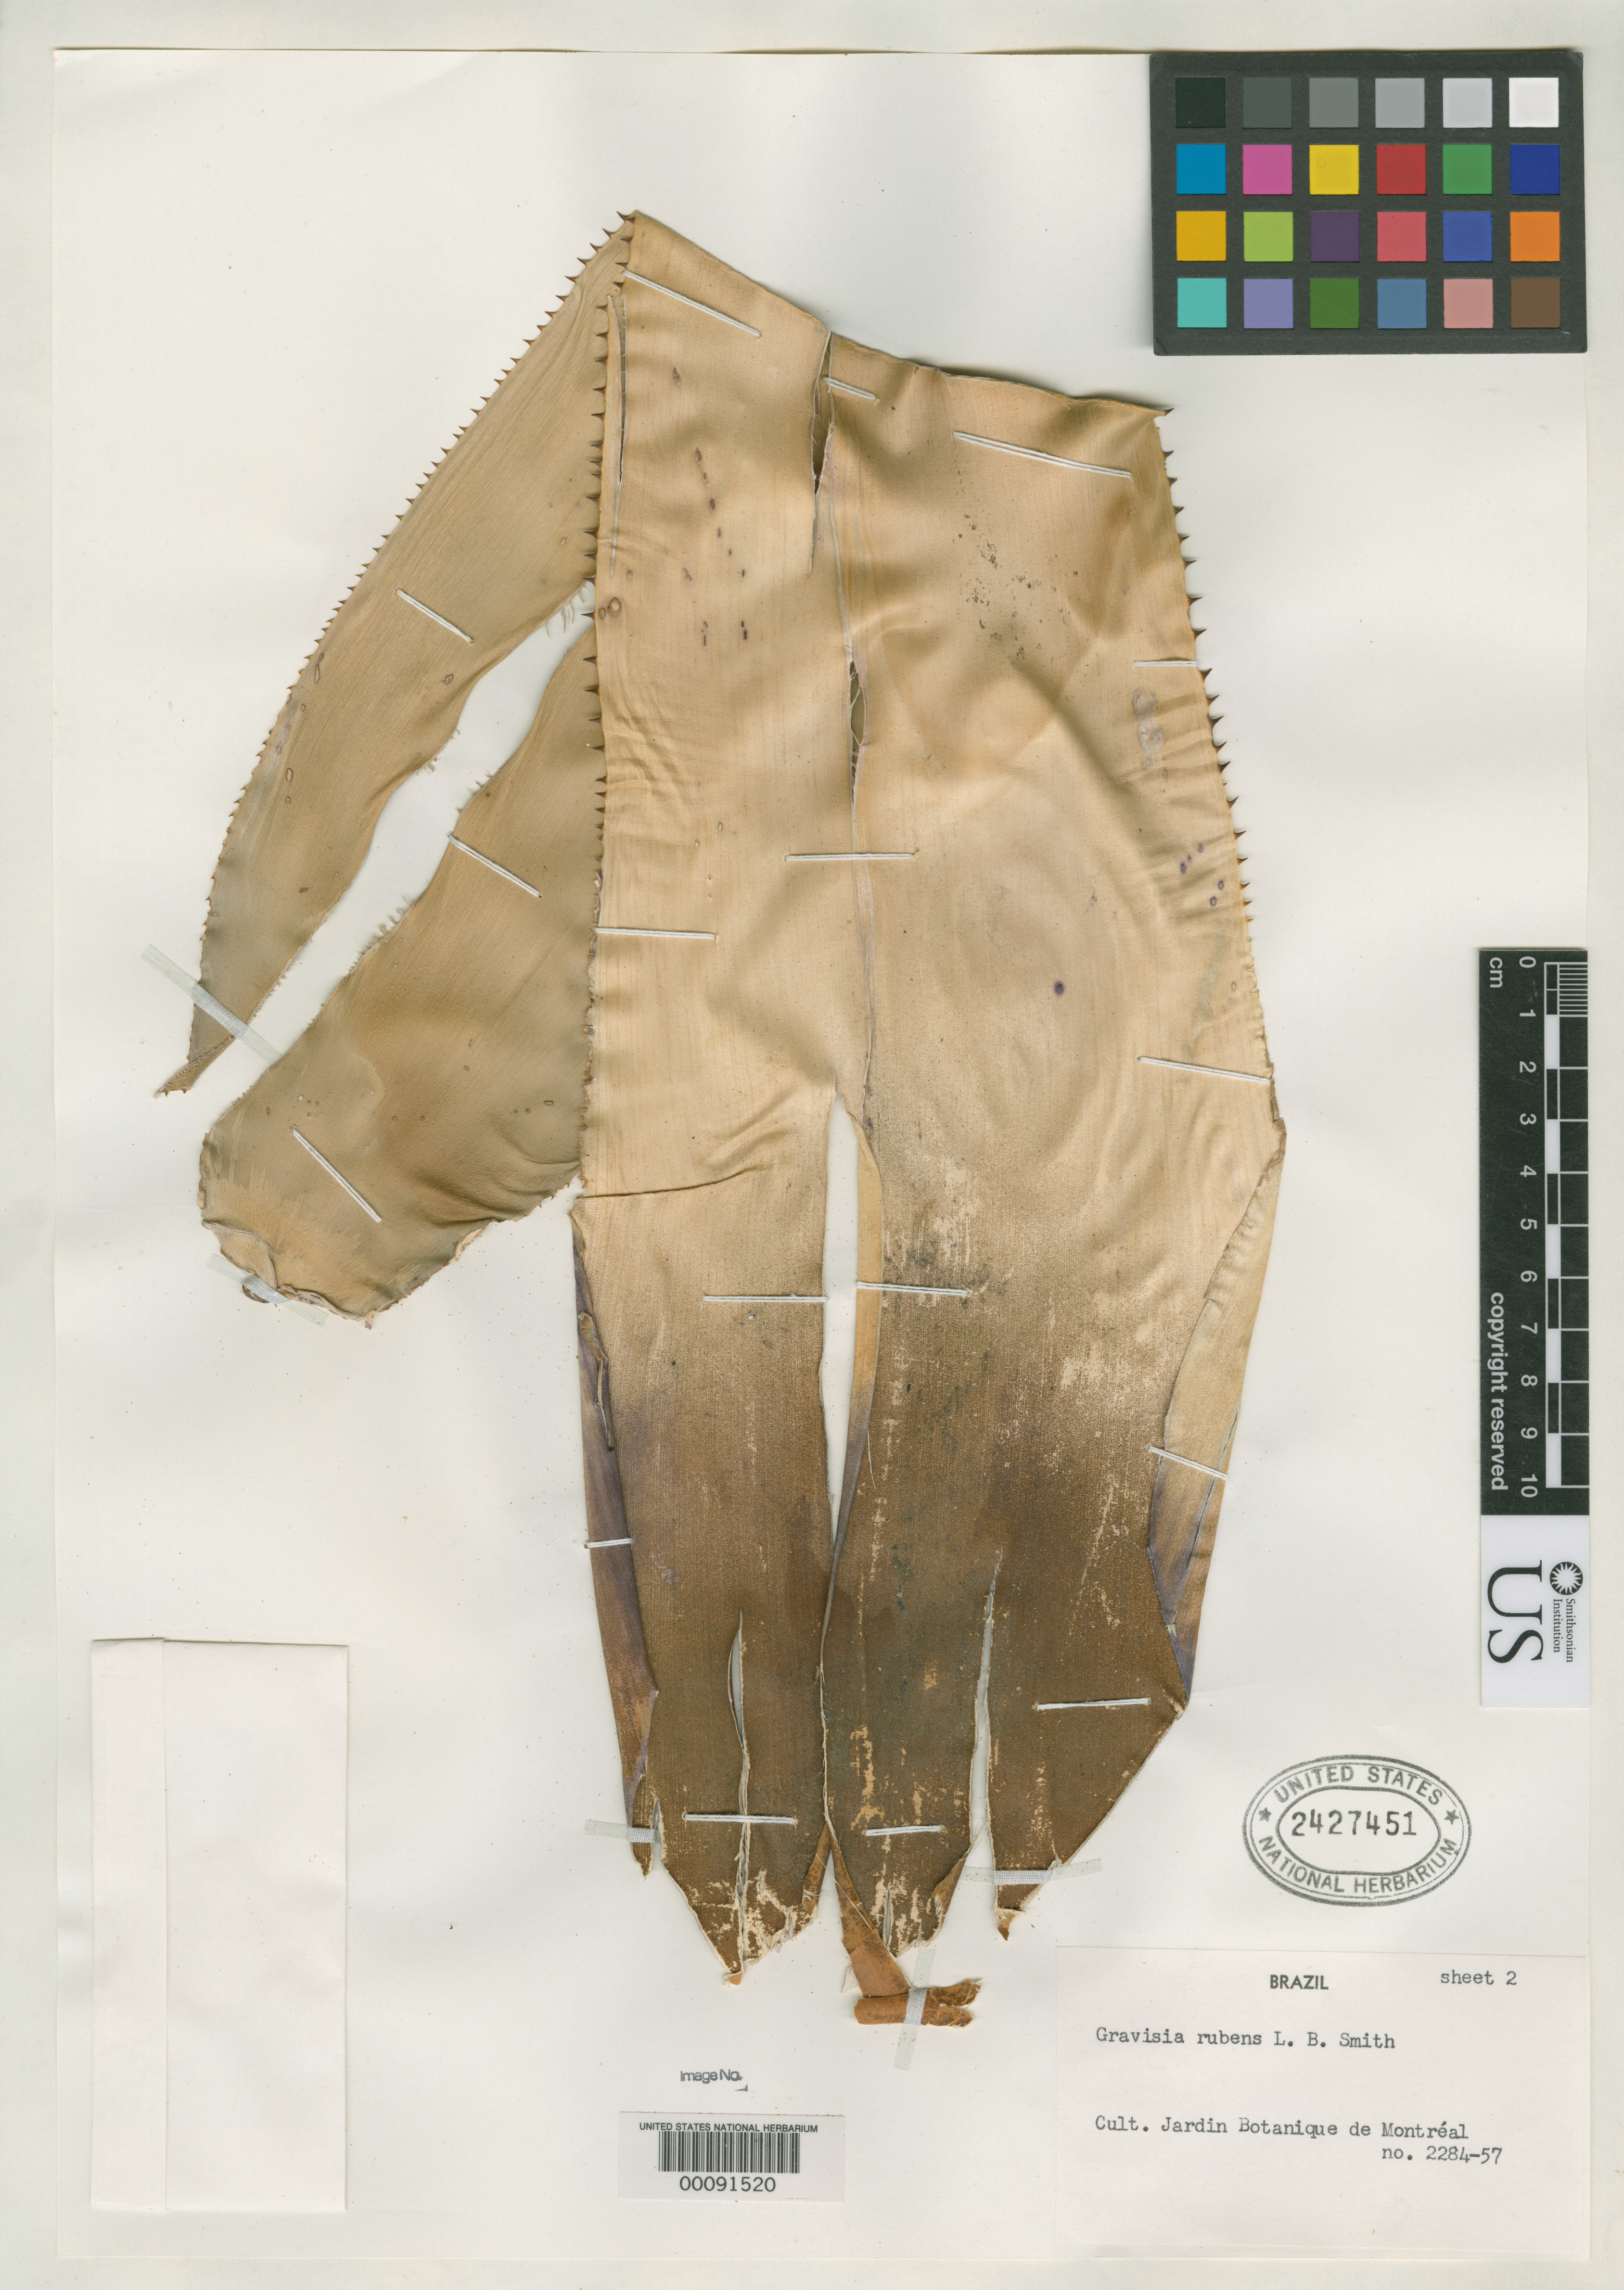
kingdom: Plantae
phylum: Tracheophyta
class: Liliopsida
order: Poales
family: Bromeliaceae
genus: Gravisia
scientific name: Gravisia rubens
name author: L.B. Sm.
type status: Holotype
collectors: M. B. Foster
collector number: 2284-57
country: Brazil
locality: Cultivated at Jardin Botanique de Montreal.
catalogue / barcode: US 2427451